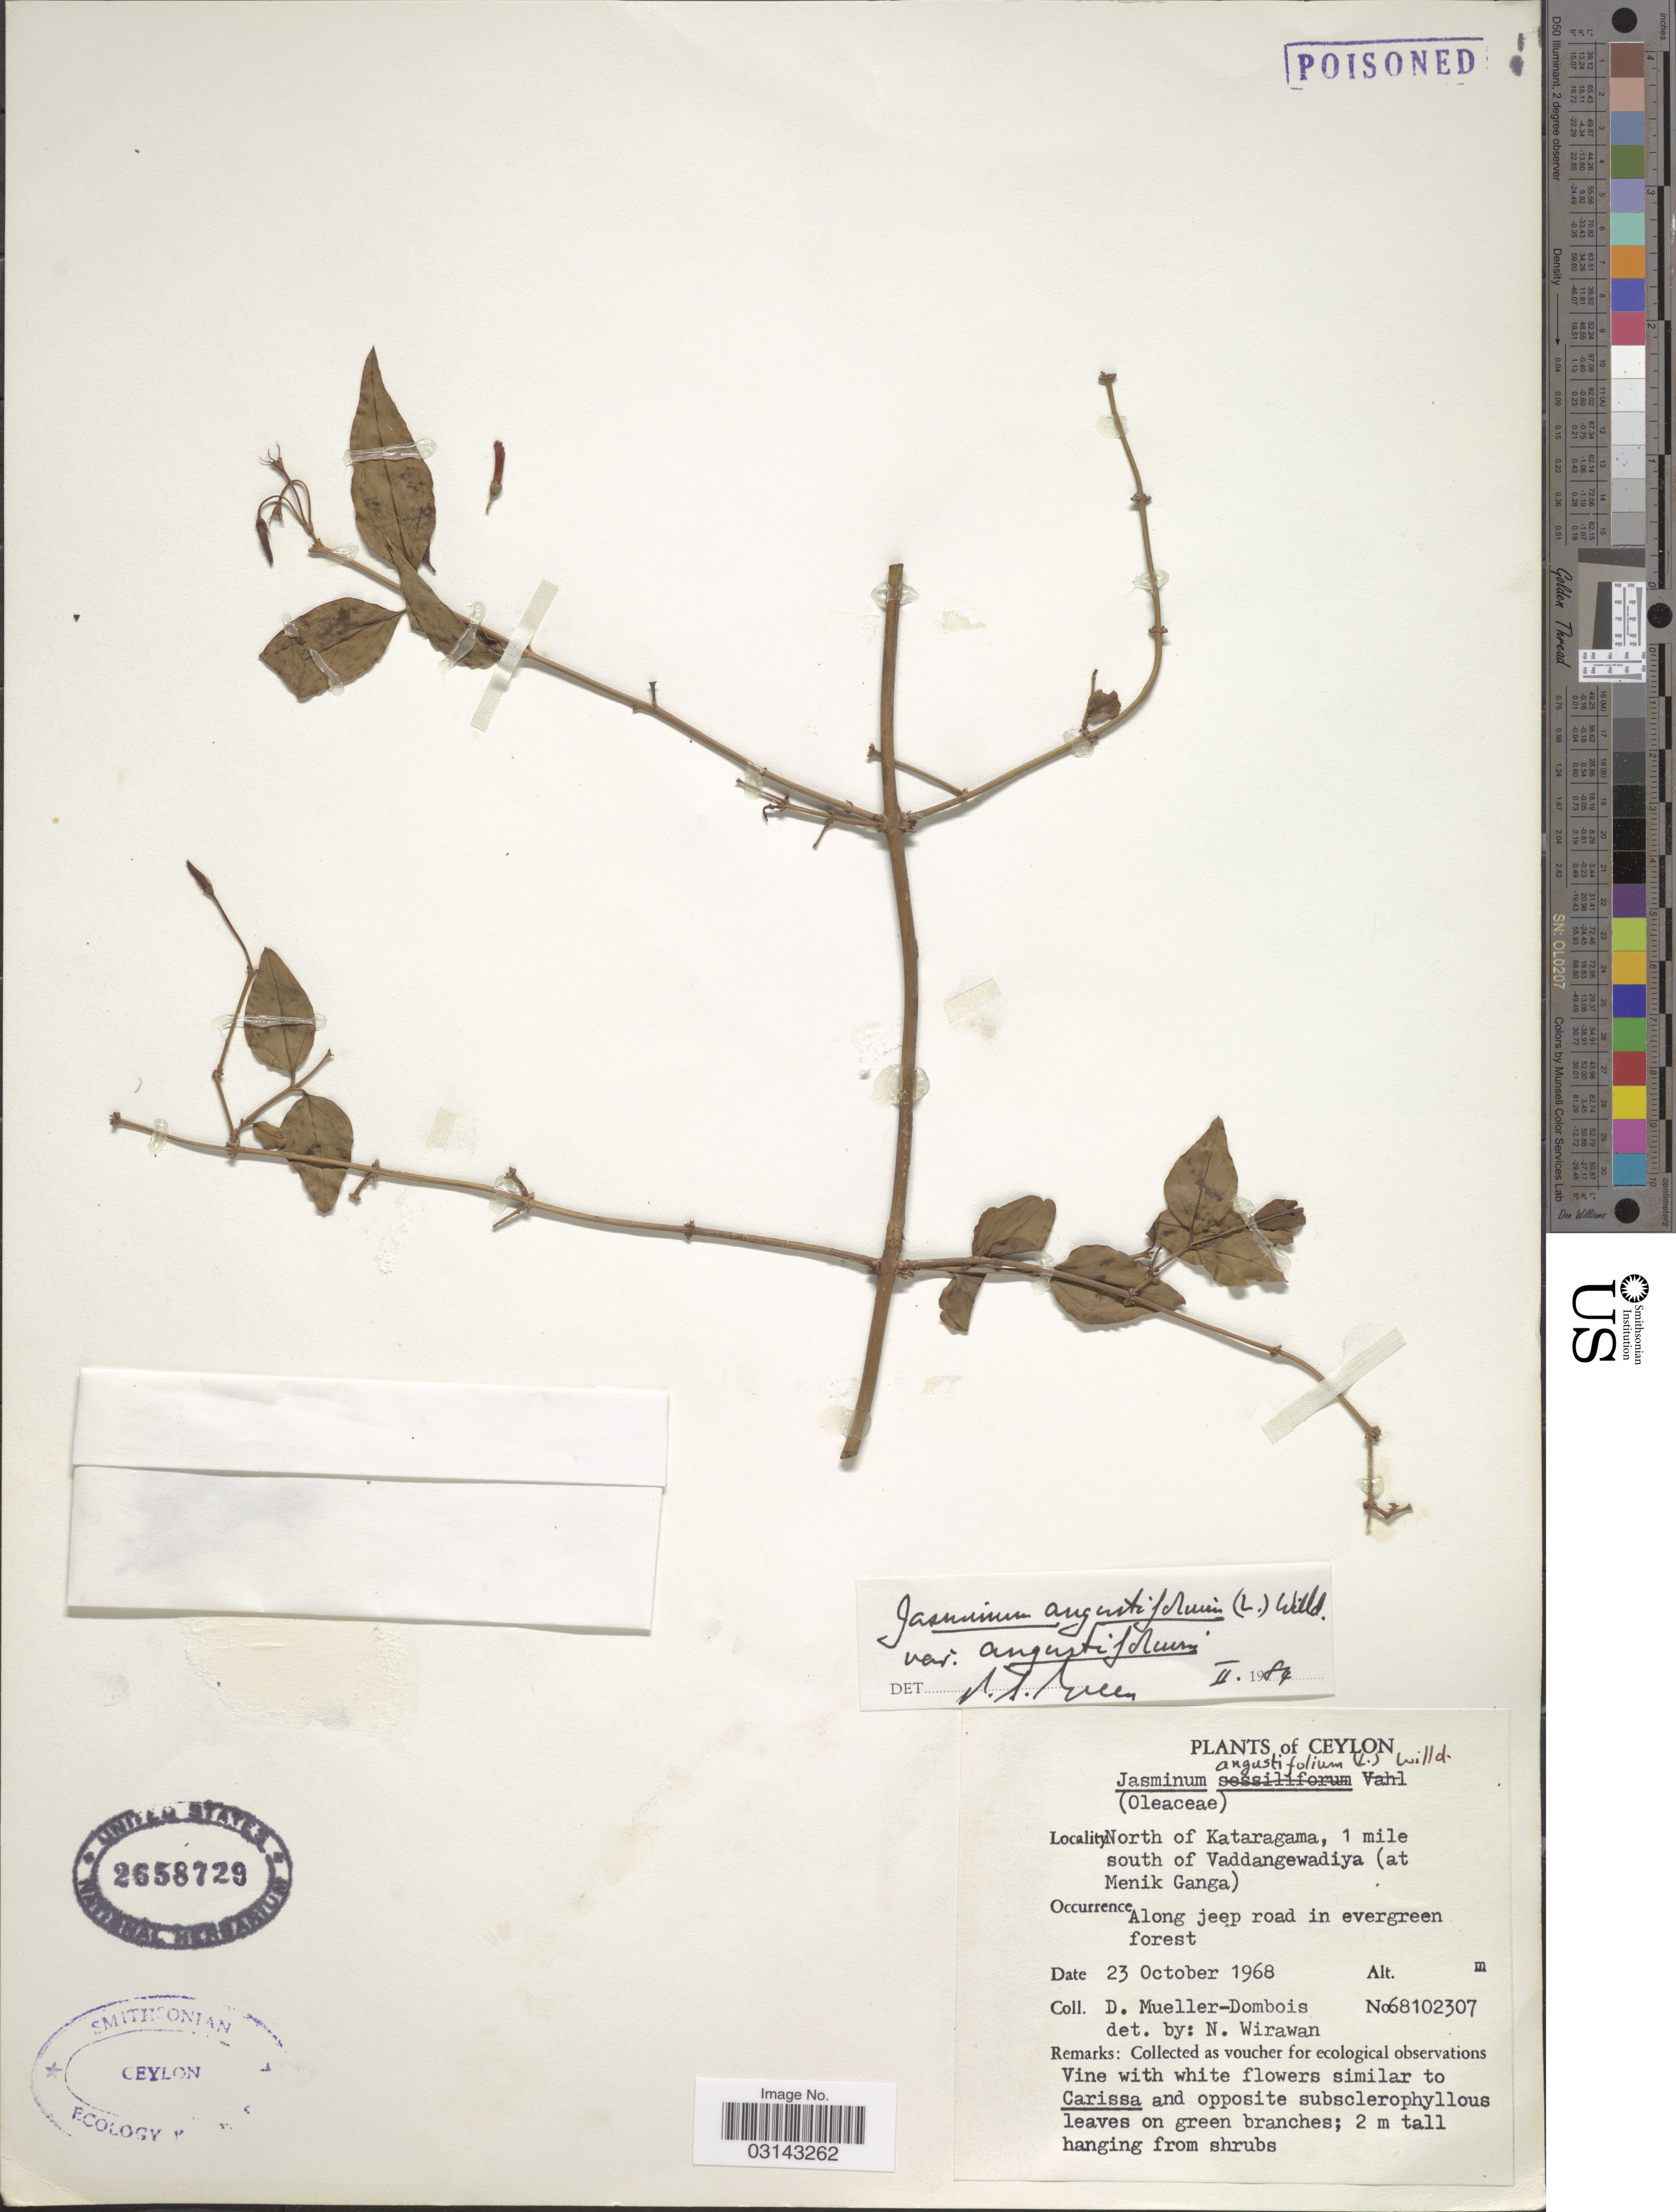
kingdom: Plantae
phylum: Tracheophyta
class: Magnoliopsida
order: Lamiales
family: Oleaceae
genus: Jasminum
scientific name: Jasminum angustifolium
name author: (L.) Willd.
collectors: D. Mueller-Dombois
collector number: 68102307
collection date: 1968-10-23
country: Sri Lanka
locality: Ceylon. North of Kataragama, 1 mile south of Vaddangewadiya (at Menik Ganga).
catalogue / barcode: US 2658729